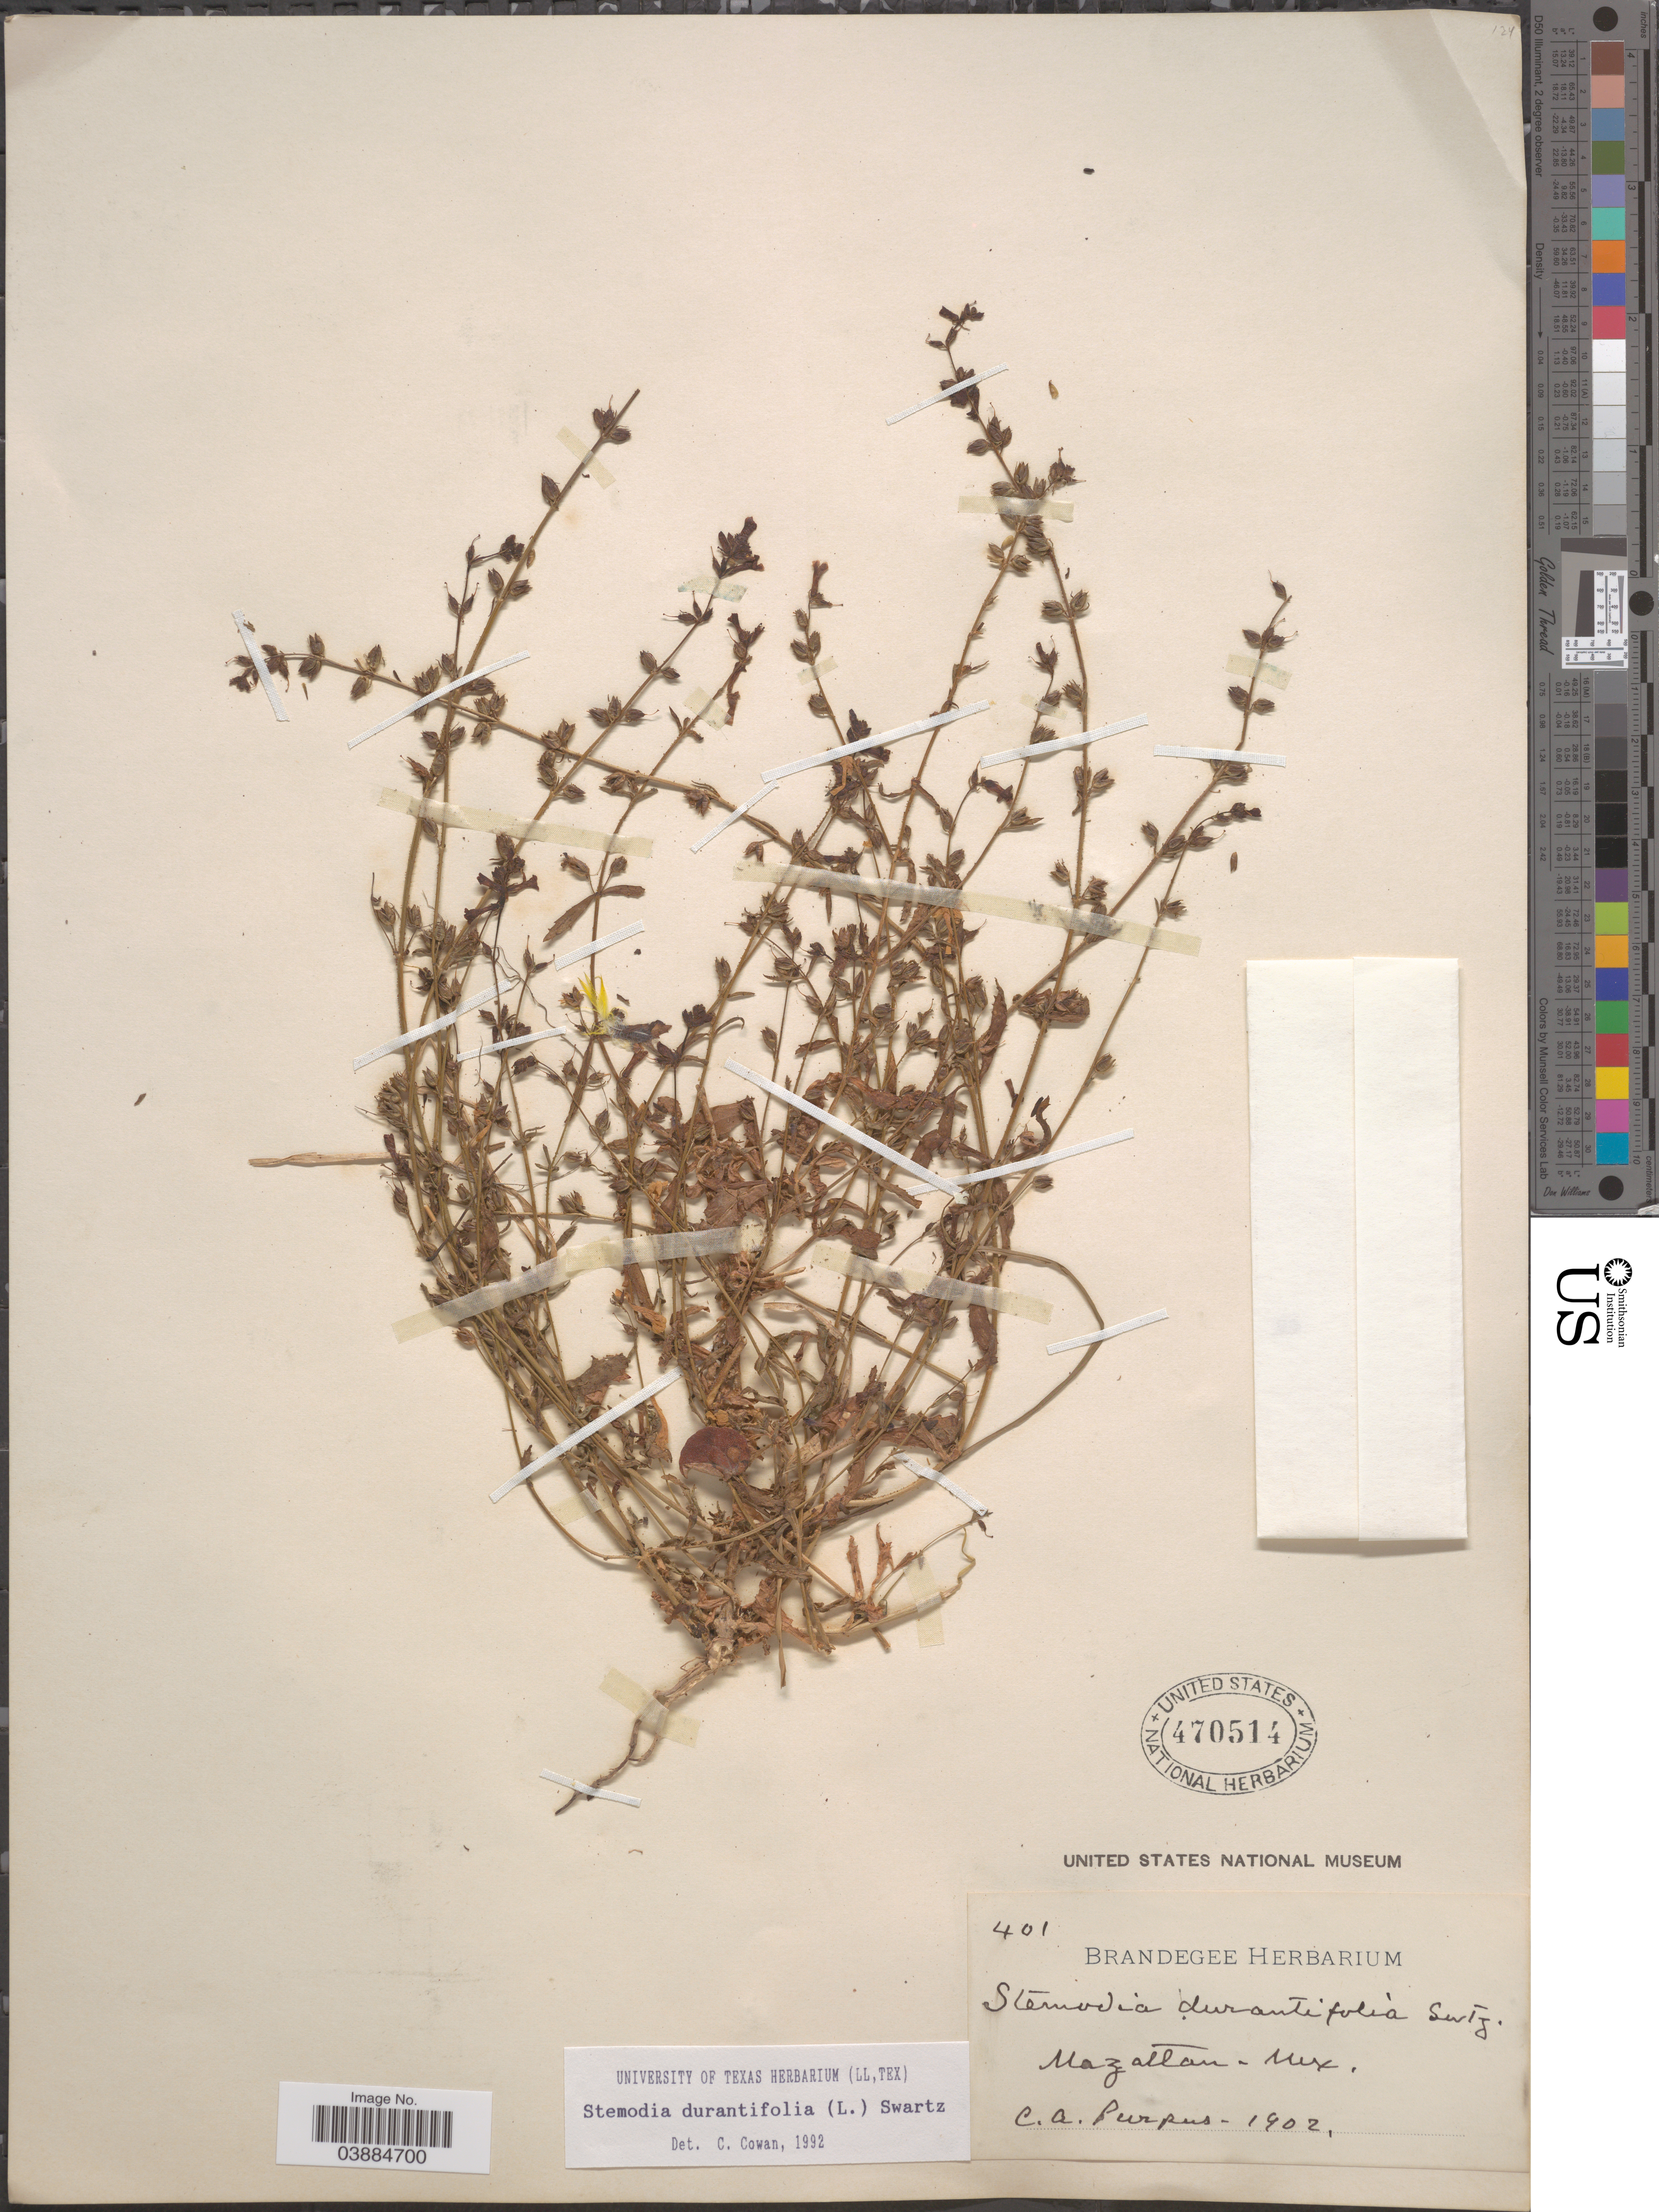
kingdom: Plantae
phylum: Tracheophyta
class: Magnoliopsida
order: Lamiales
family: Plantaginaceae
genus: Stemodia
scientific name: Stemodia durantifolia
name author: (L.) Sw.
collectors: C. A. Purpus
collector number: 401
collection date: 1902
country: Mexico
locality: Mazaltan.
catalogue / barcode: US 470514